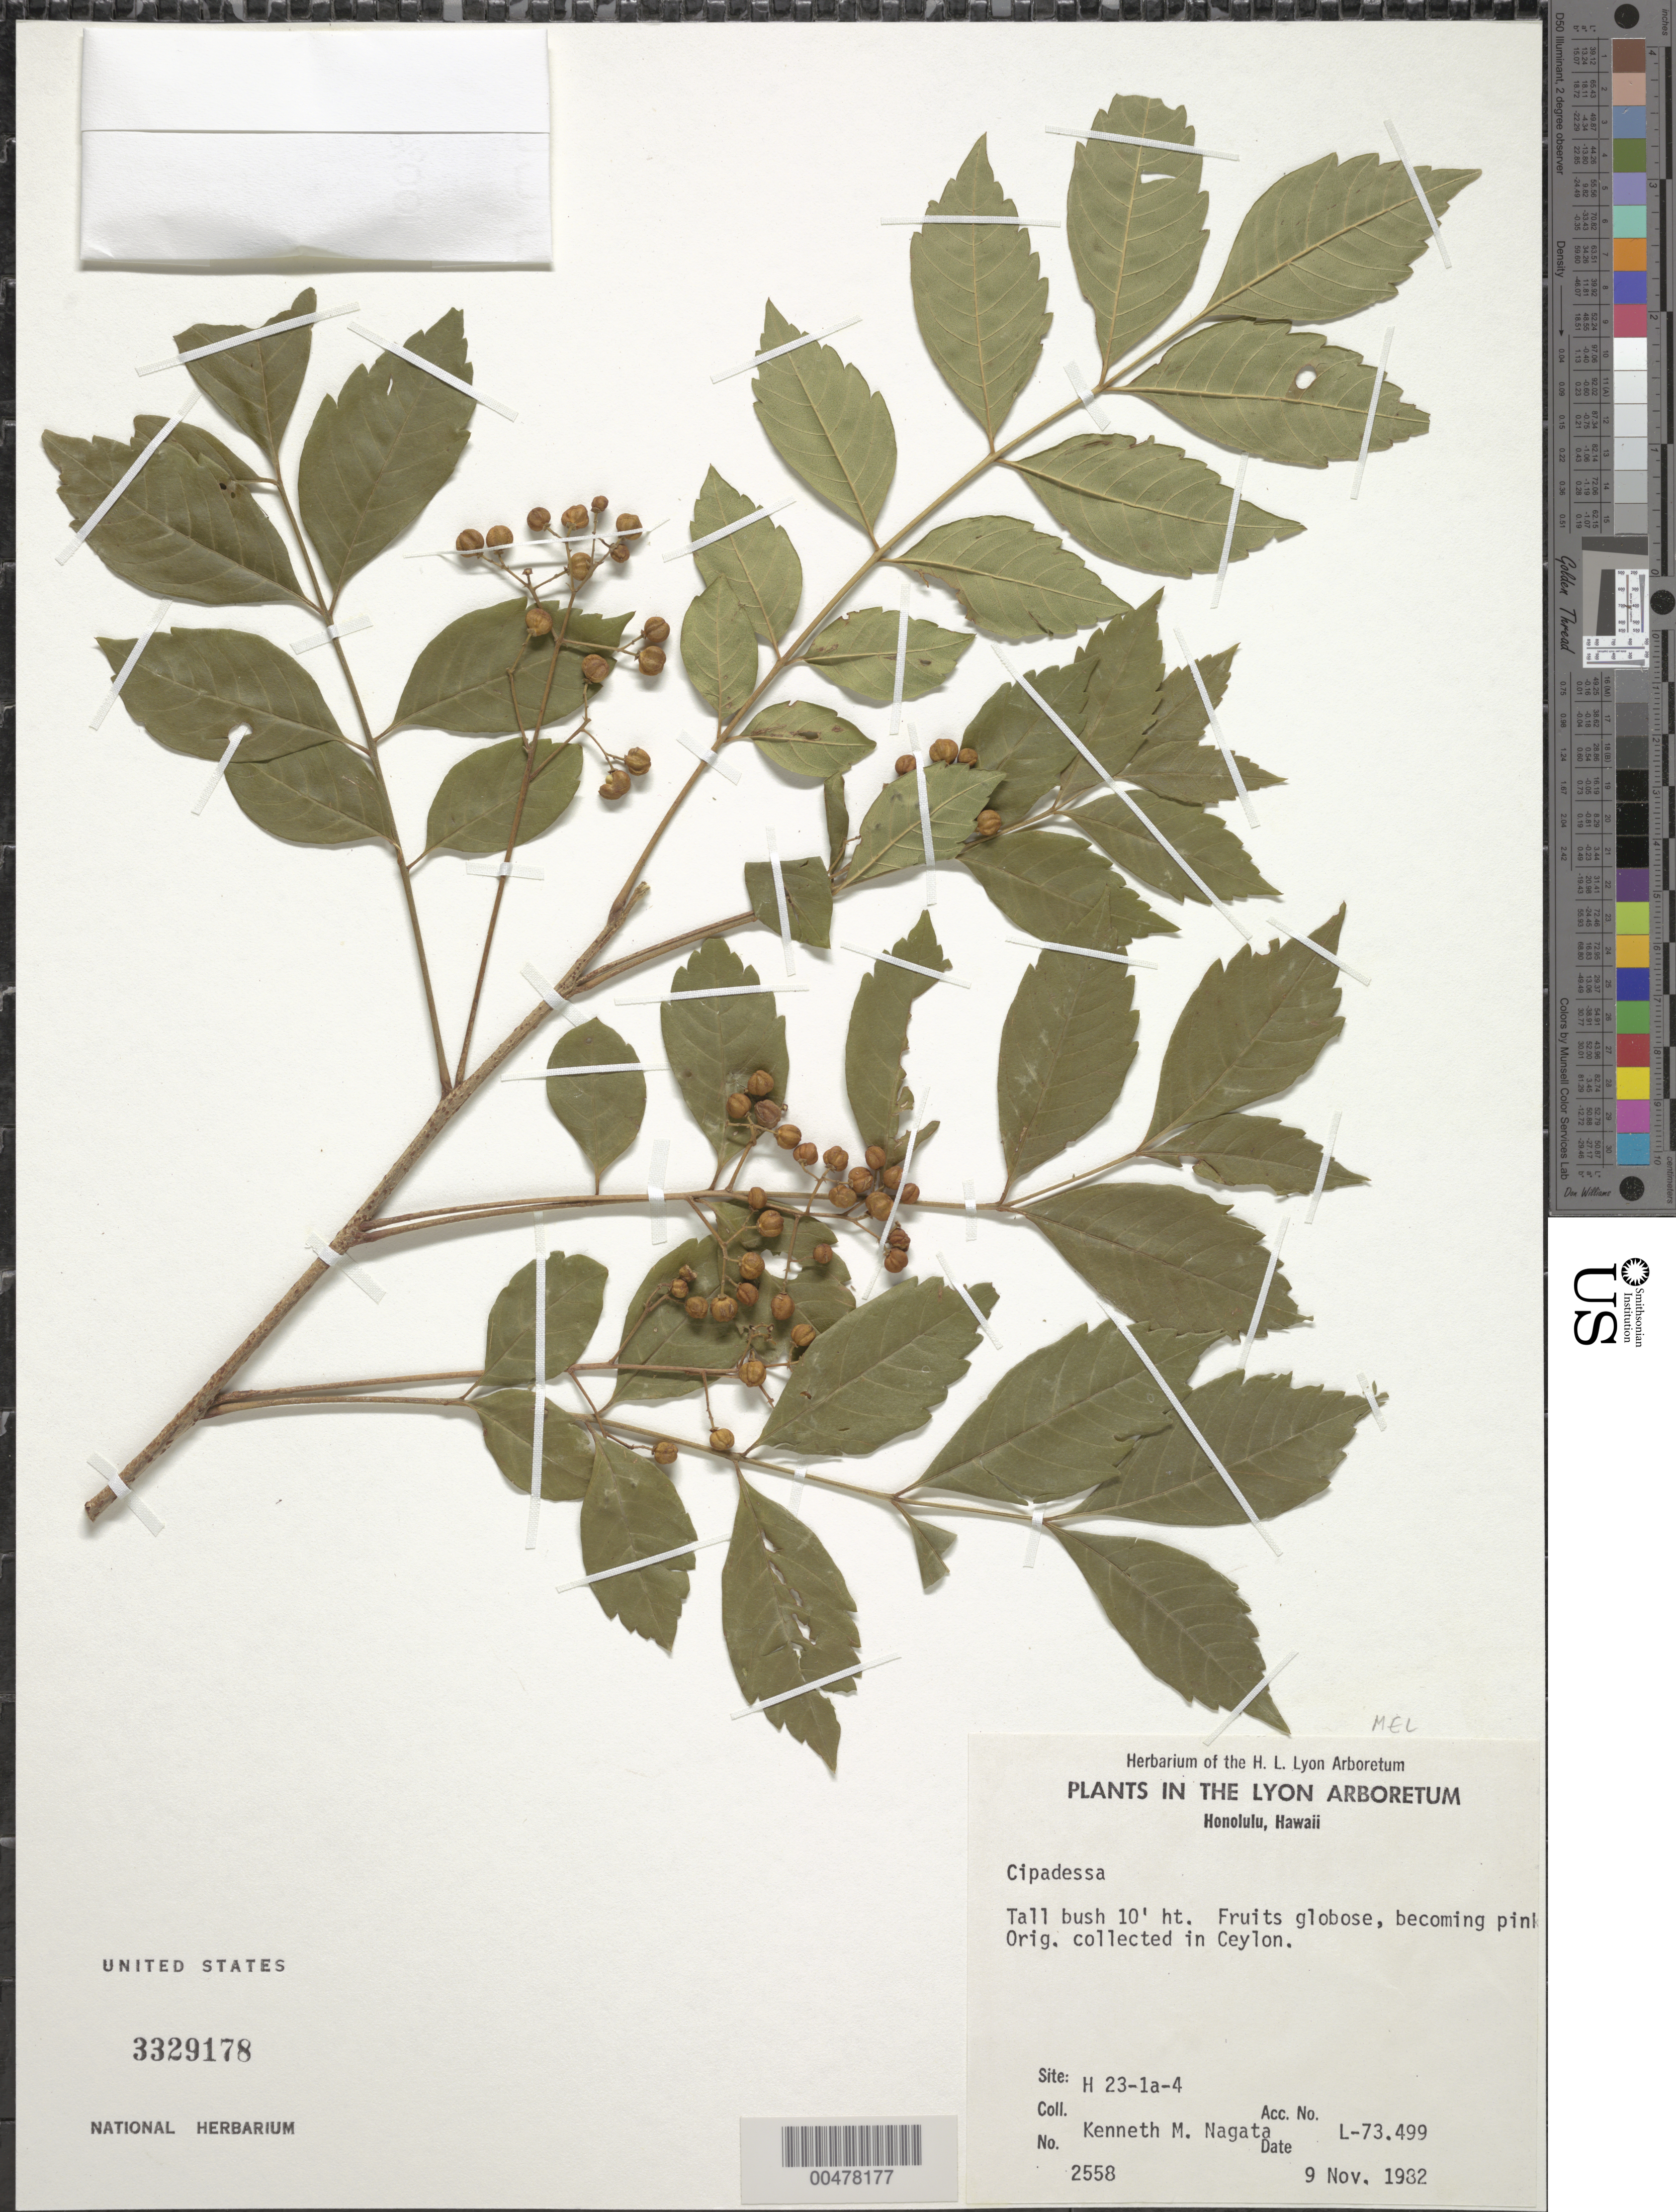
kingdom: Plantae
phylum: Tracheophyta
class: Magnoliopsida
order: Sapindales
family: Meliaceae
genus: Cipadessa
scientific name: Cipadessa sp.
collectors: K. Nagata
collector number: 2558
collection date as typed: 9 Nov 1932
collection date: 1932-11-09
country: United States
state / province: Hawaii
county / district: Honolulu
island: Oahu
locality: Honolulu, H.L. Lyon Arboretum, site H 23-1a-4, originally from Ceylon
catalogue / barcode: US 3329178